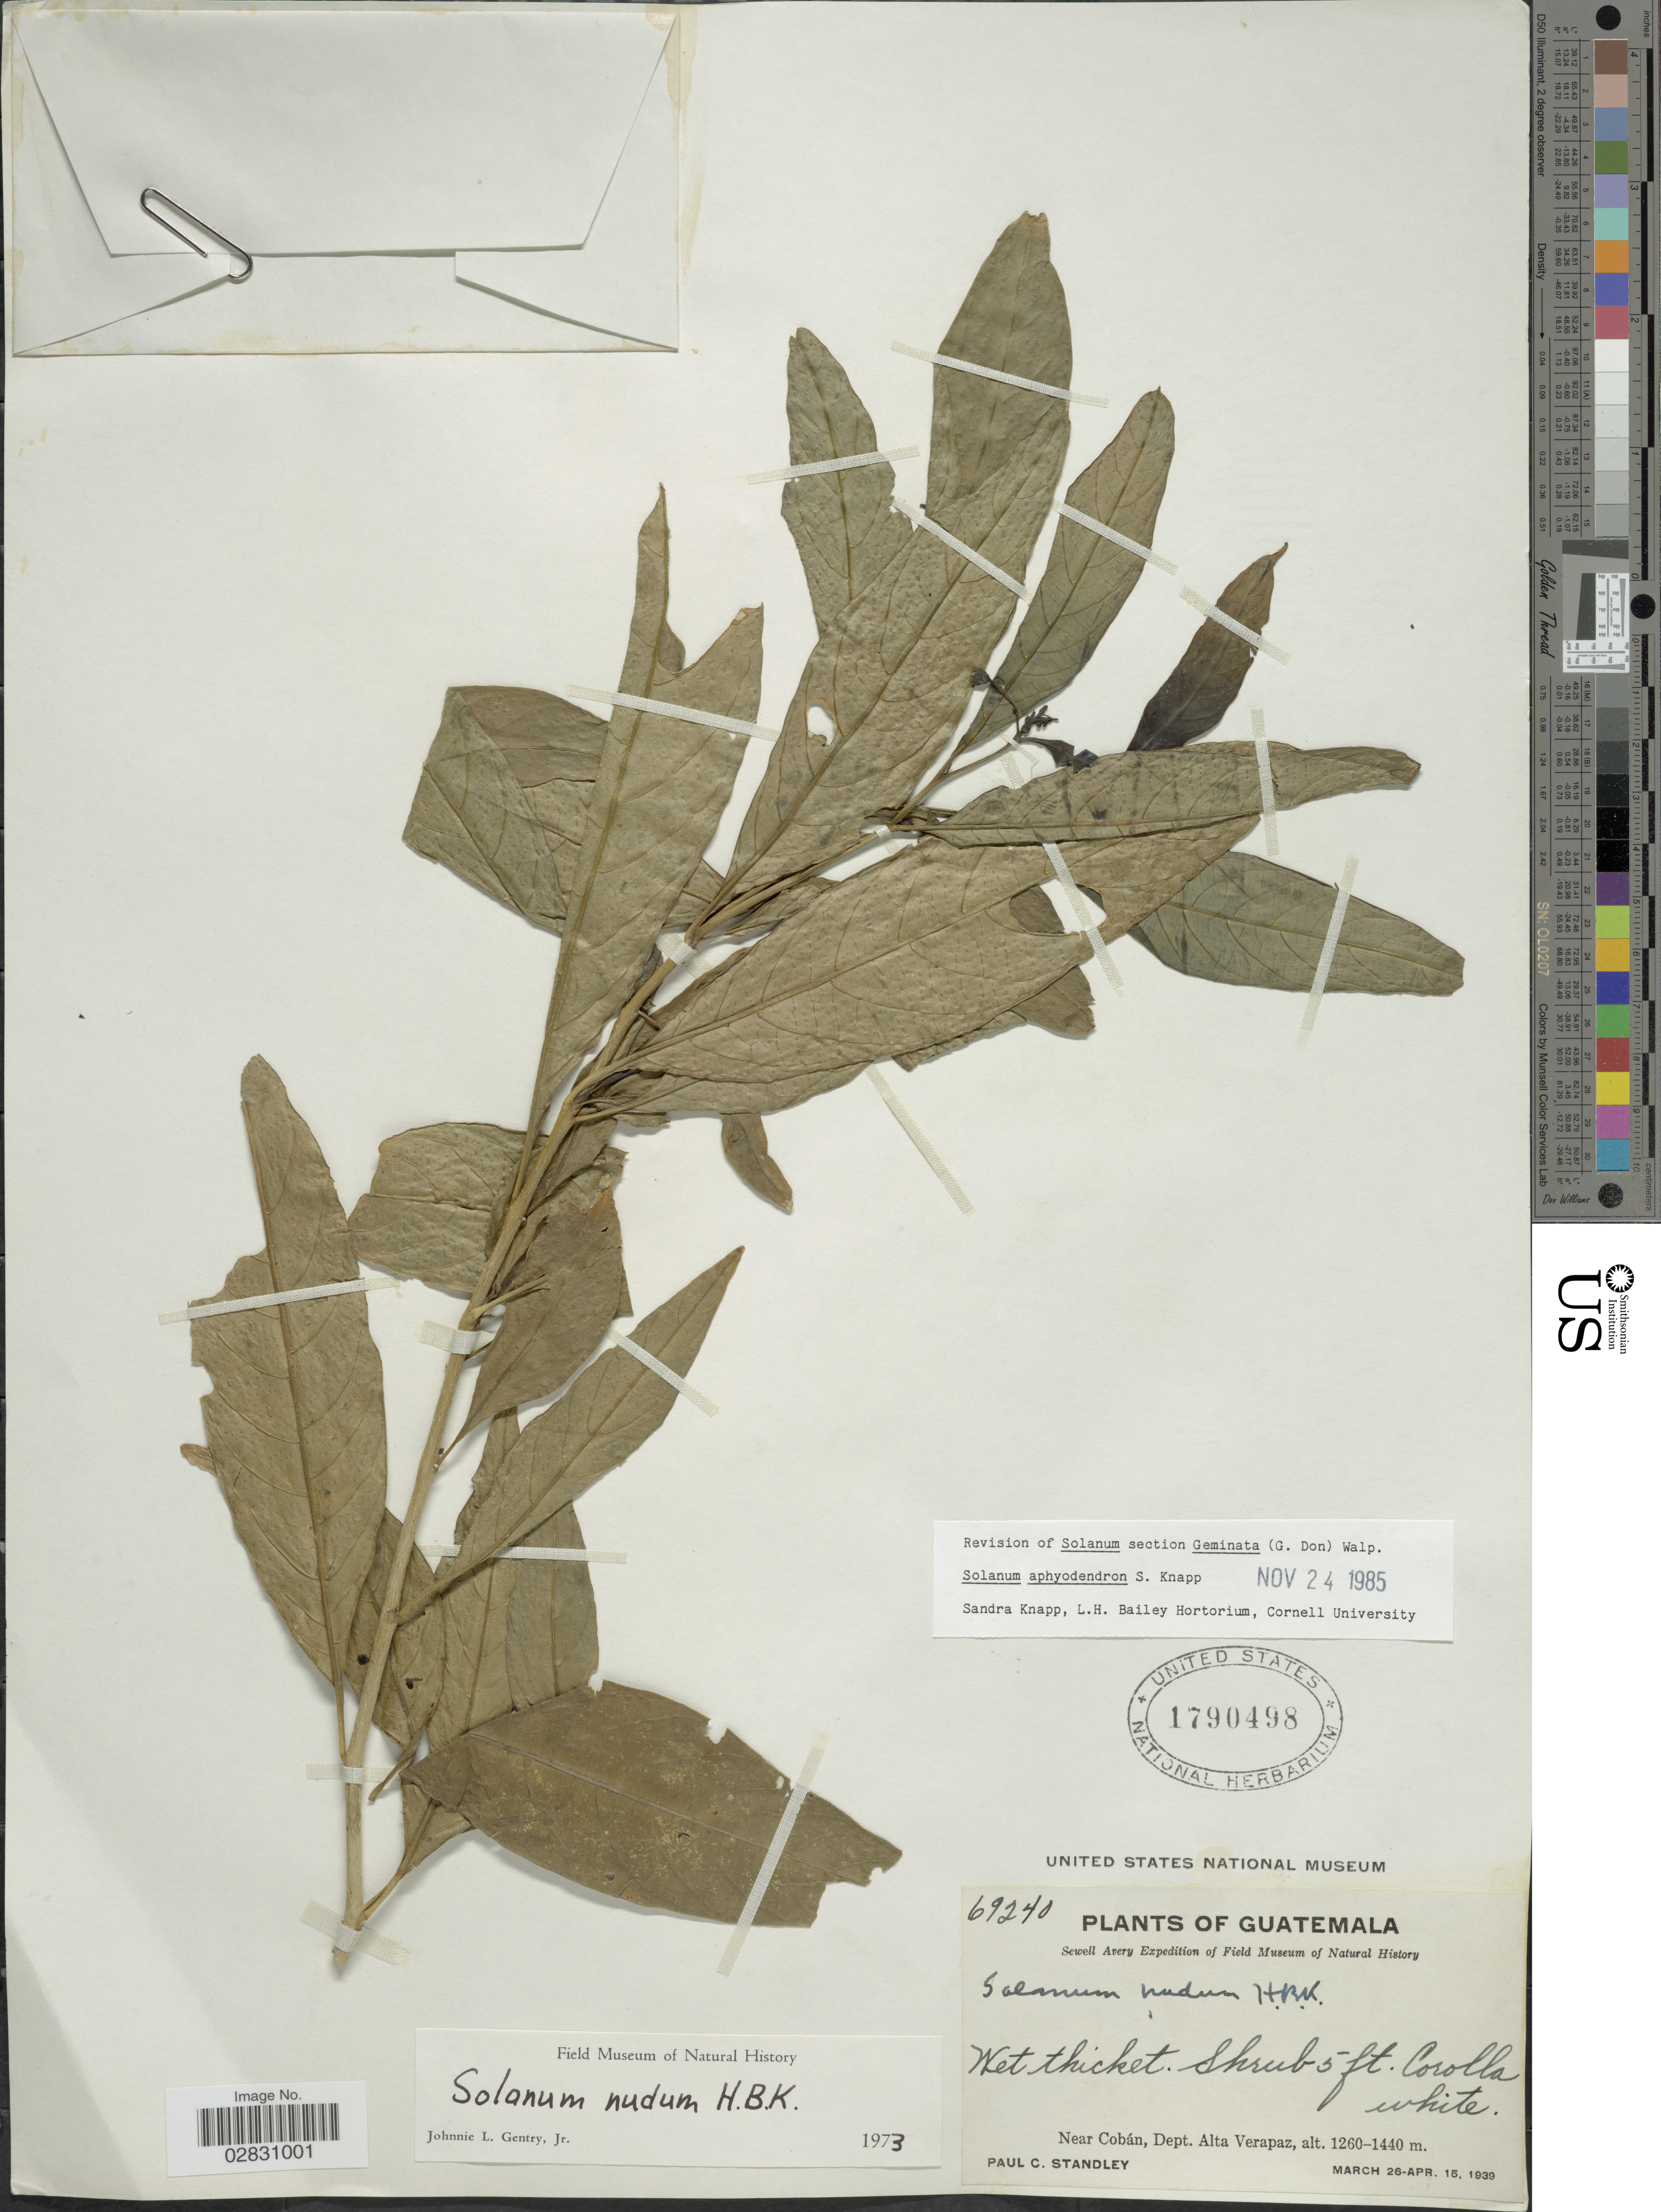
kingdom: Plantae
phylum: Tracheophyta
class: Magnoliopsida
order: Solanales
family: Solanaceae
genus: Solanum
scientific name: Solanum aphyodendron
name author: S. Knapp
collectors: P. C. Standley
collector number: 69240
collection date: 1939-03-26/1939-04-15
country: Guatemala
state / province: Alta Verapaz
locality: Near Cobán, Dept. Alta Verapaz.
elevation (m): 1260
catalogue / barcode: US 1790498